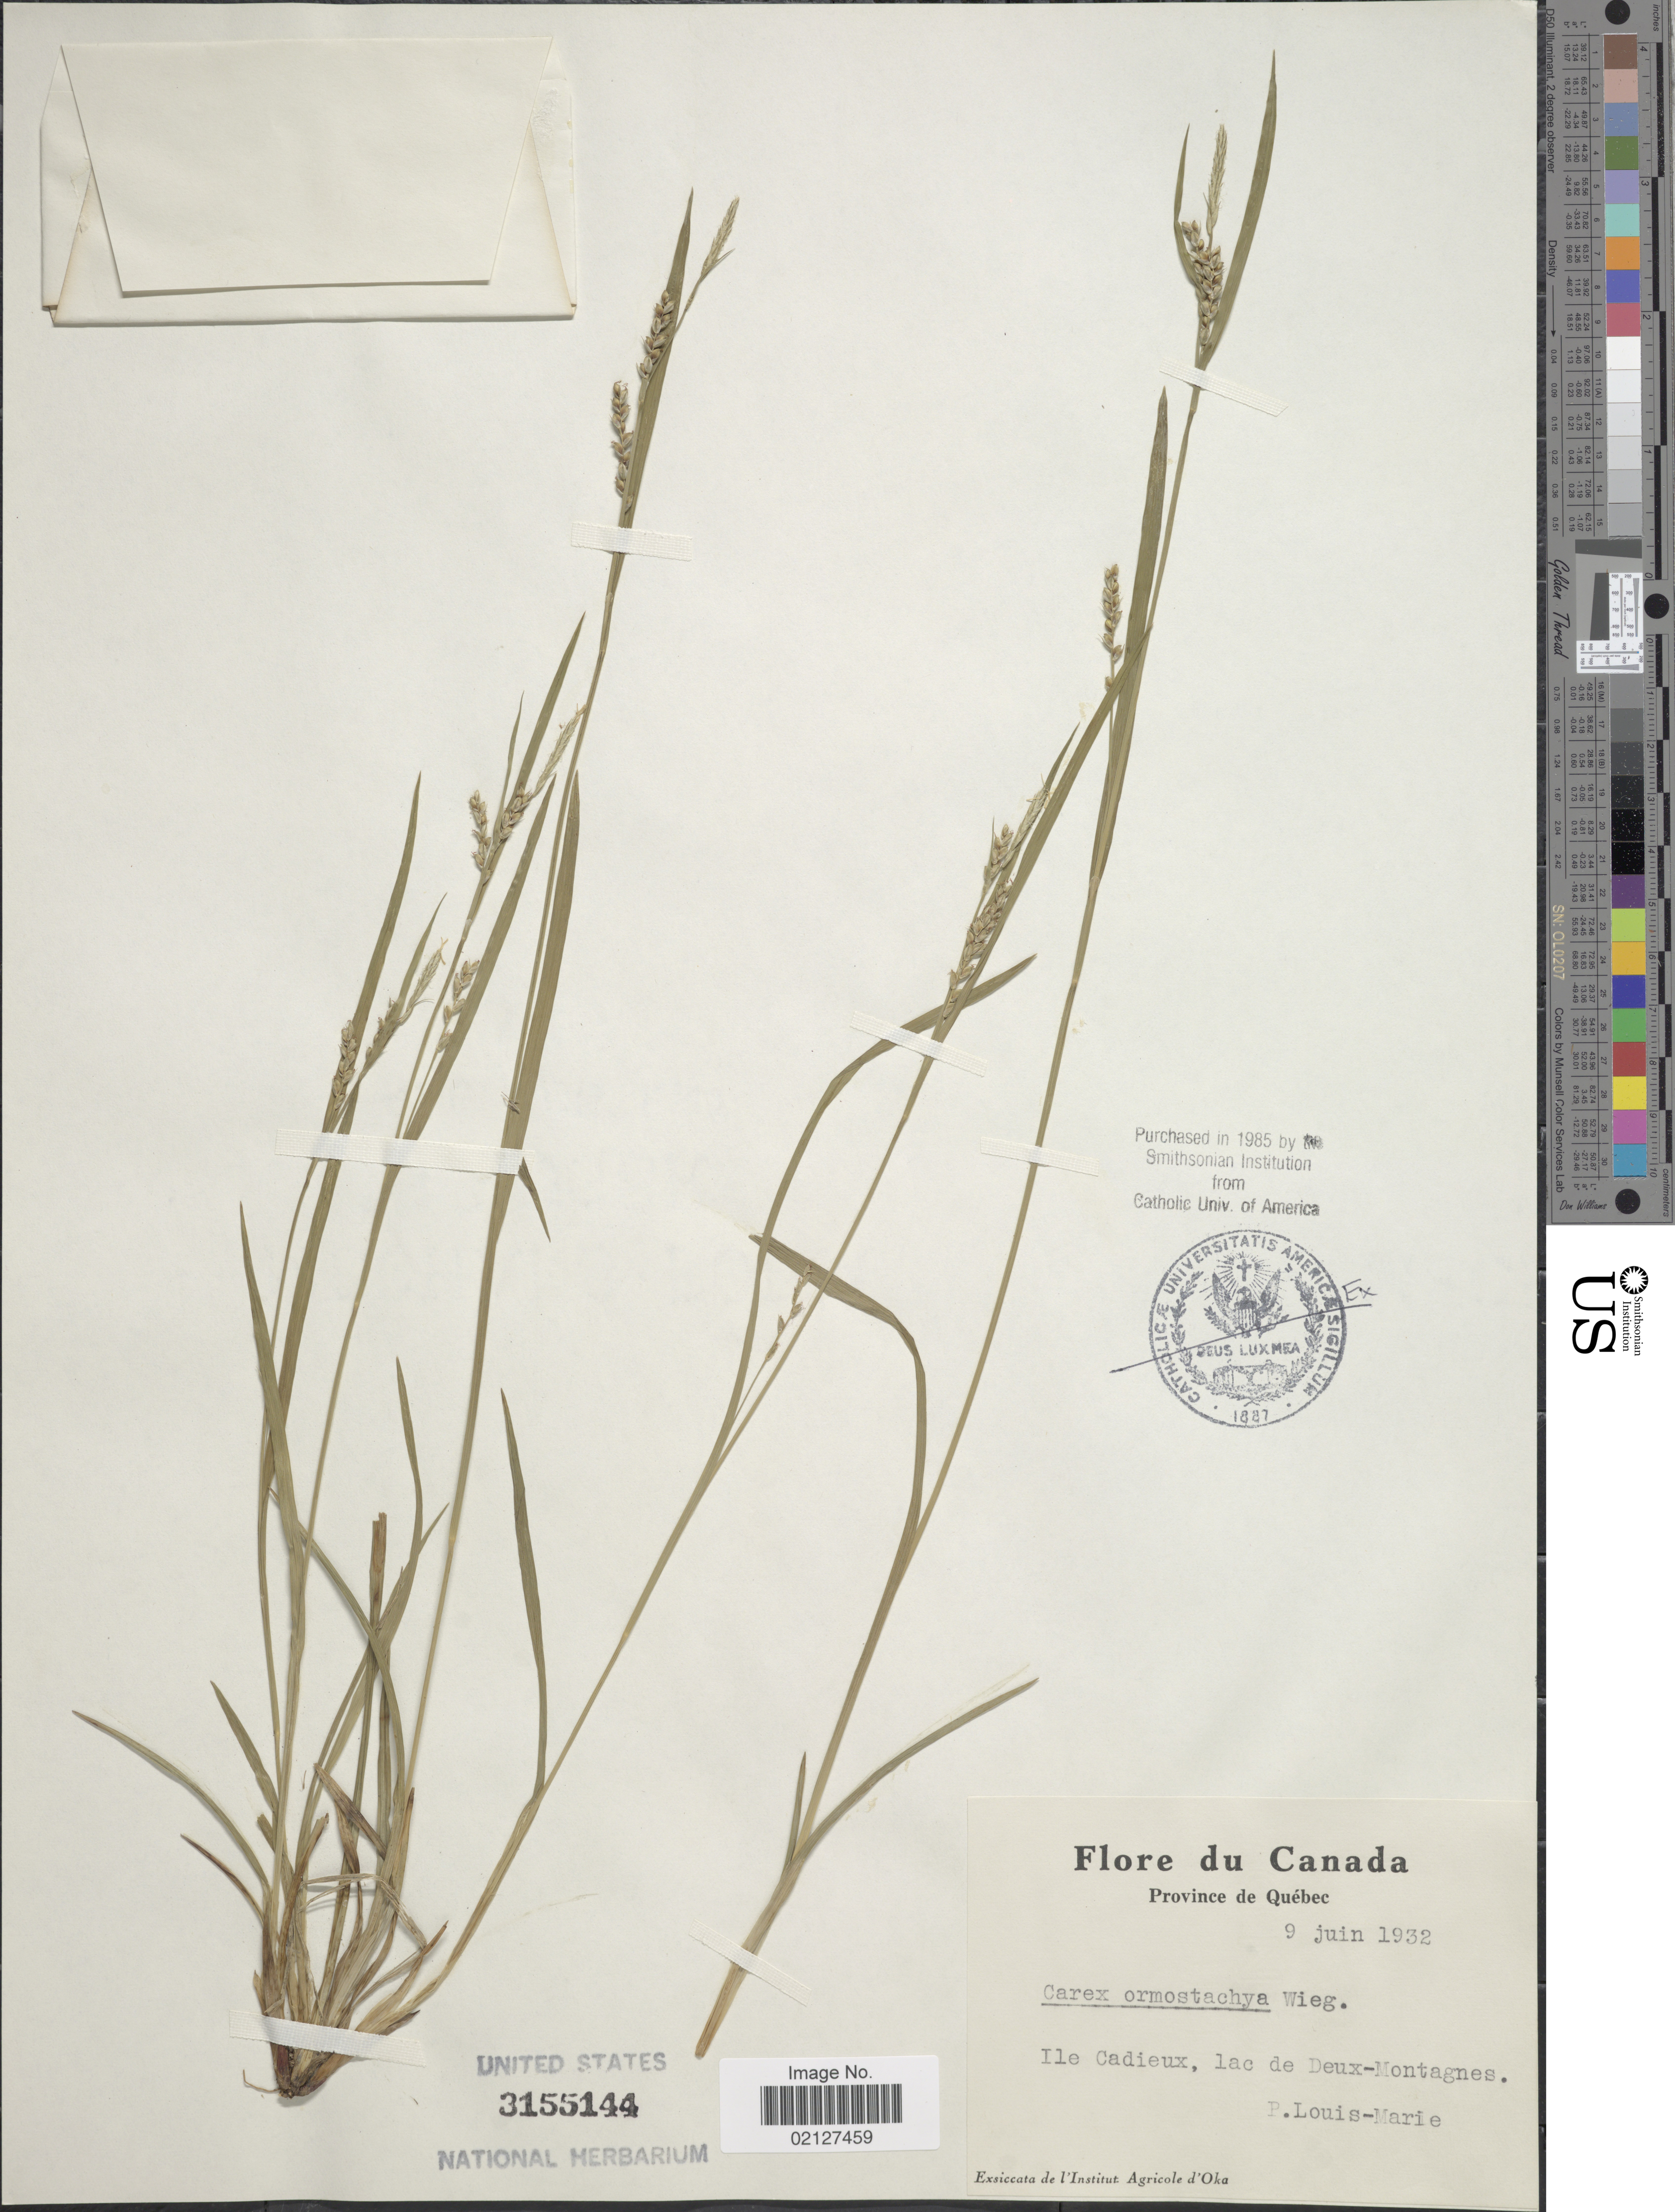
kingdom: Plantae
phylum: Tracheophyta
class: Liliopsida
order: Poales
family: Cyperaceae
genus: Carex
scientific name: Carex ormostachya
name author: Wiegand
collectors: L.-M. LaLonde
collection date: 1932-06-09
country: Canada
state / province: Quebec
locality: Ile Cadieux, lac de Deux-Montagnes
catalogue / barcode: US 3155144